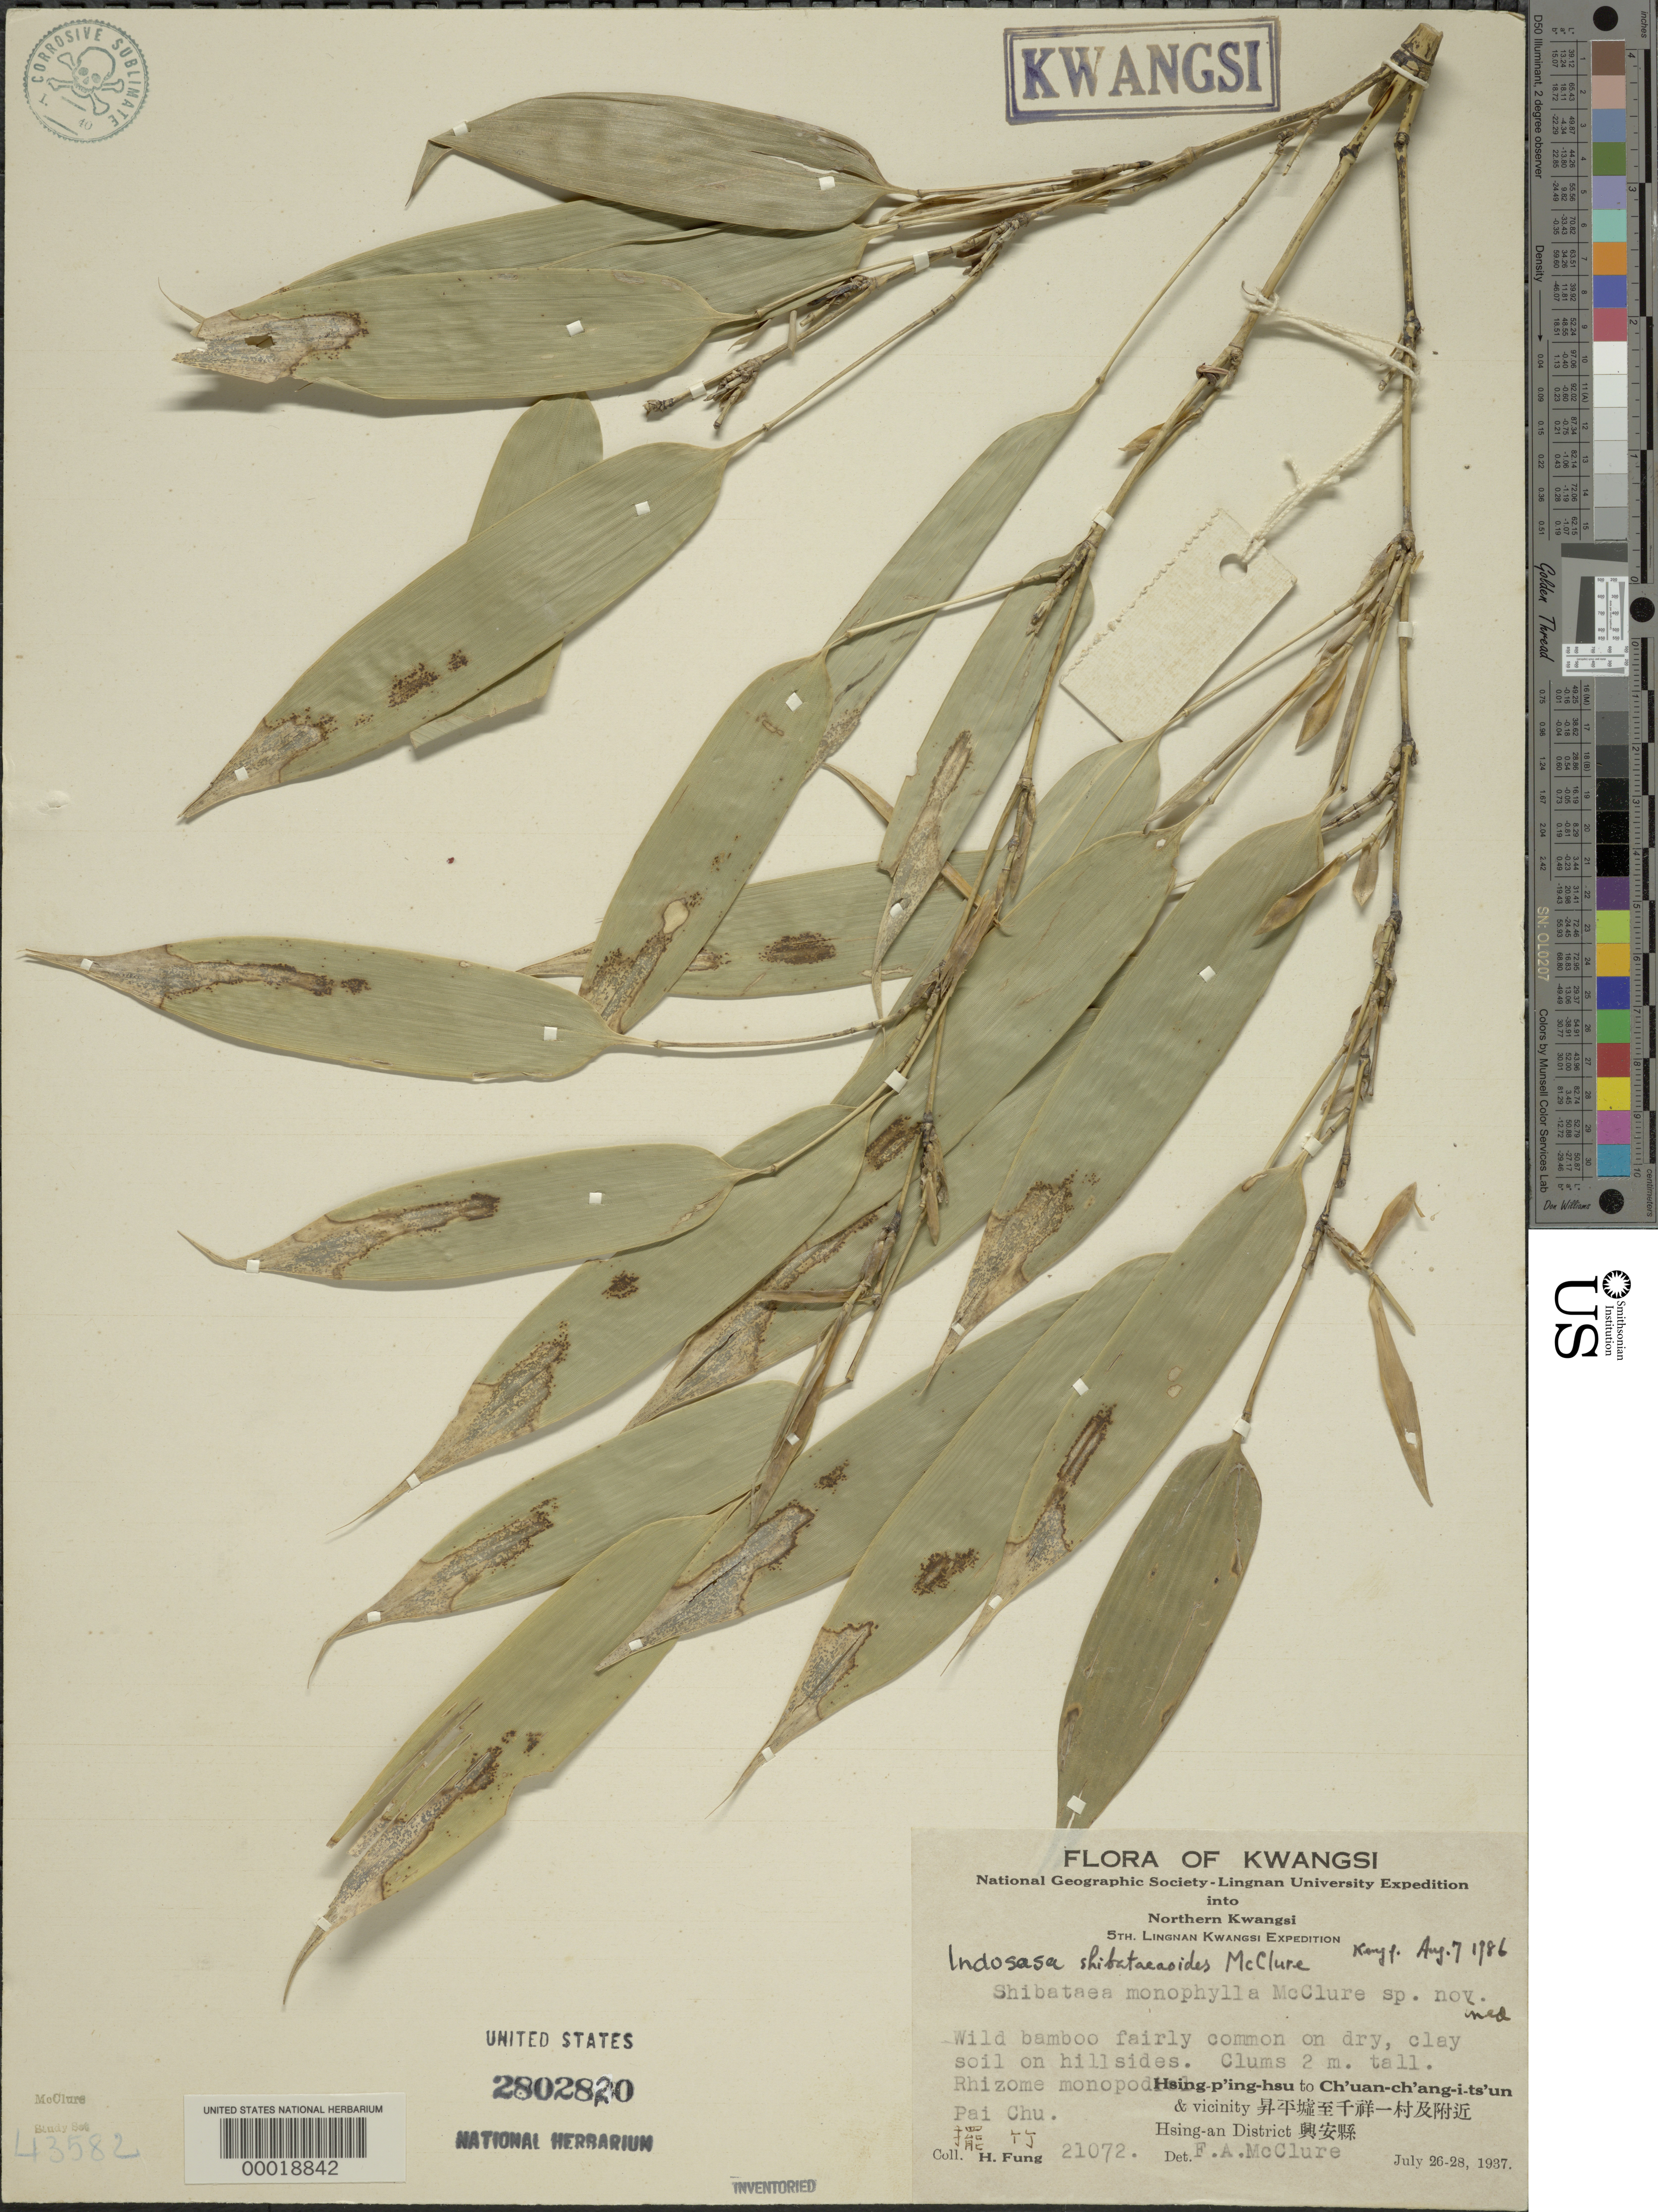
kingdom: Plantae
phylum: Tracheophyta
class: Liliopsida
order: Poales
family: Poaceae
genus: Indosasa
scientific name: Indosasa shibataeoides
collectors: H. L. Fung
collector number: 21072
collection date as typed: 26 Jul 1937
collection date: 1937-07-26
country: China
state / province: Jiangxi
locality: Hsing-ping-hsu to ch'uan-ch'ang-i-ts'un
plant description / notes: Lingnan University # 43582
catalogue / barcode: US 2802820